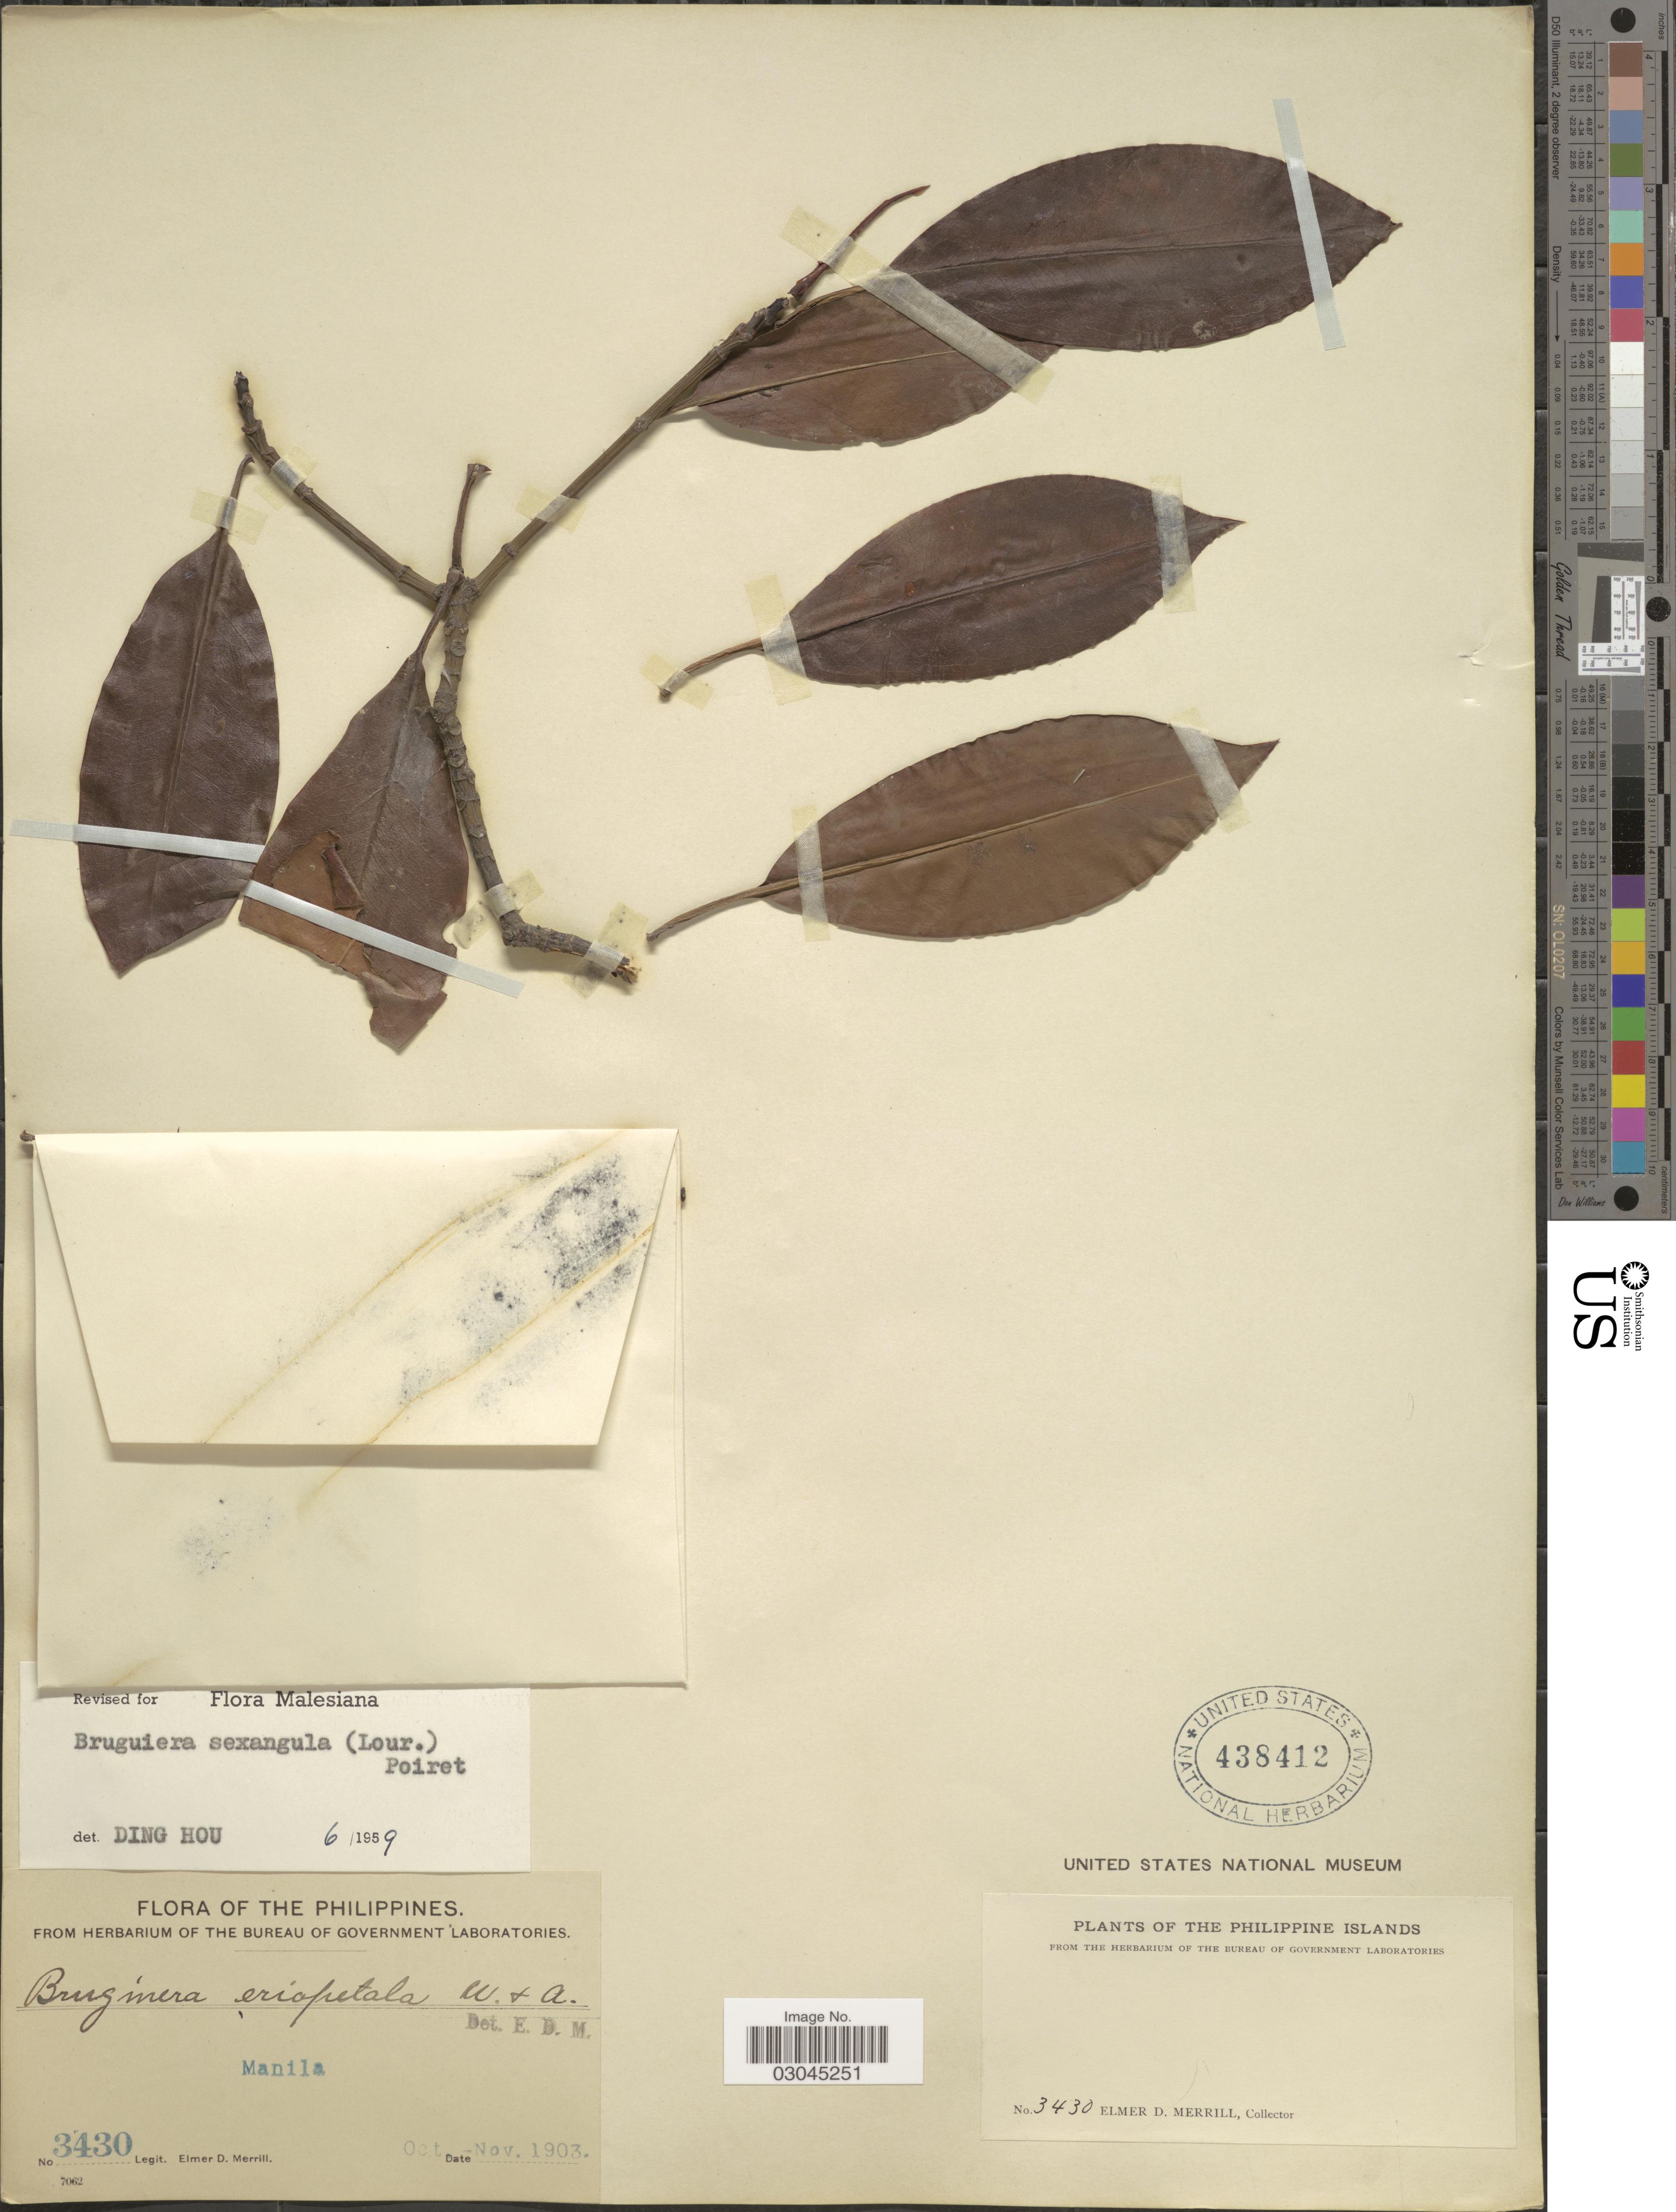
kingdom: Plantae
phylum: Tracheophyta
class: Magnoliopsida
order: Malpighiales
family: Rhizophoraceae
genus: Bruguiera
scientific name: Bruguiera sexangula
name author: (Lour.) Poir.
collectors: E. D. Merrill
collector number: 3430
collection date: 1903-10/1903-11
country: Philippines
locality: Manila.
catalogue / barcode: US 438412